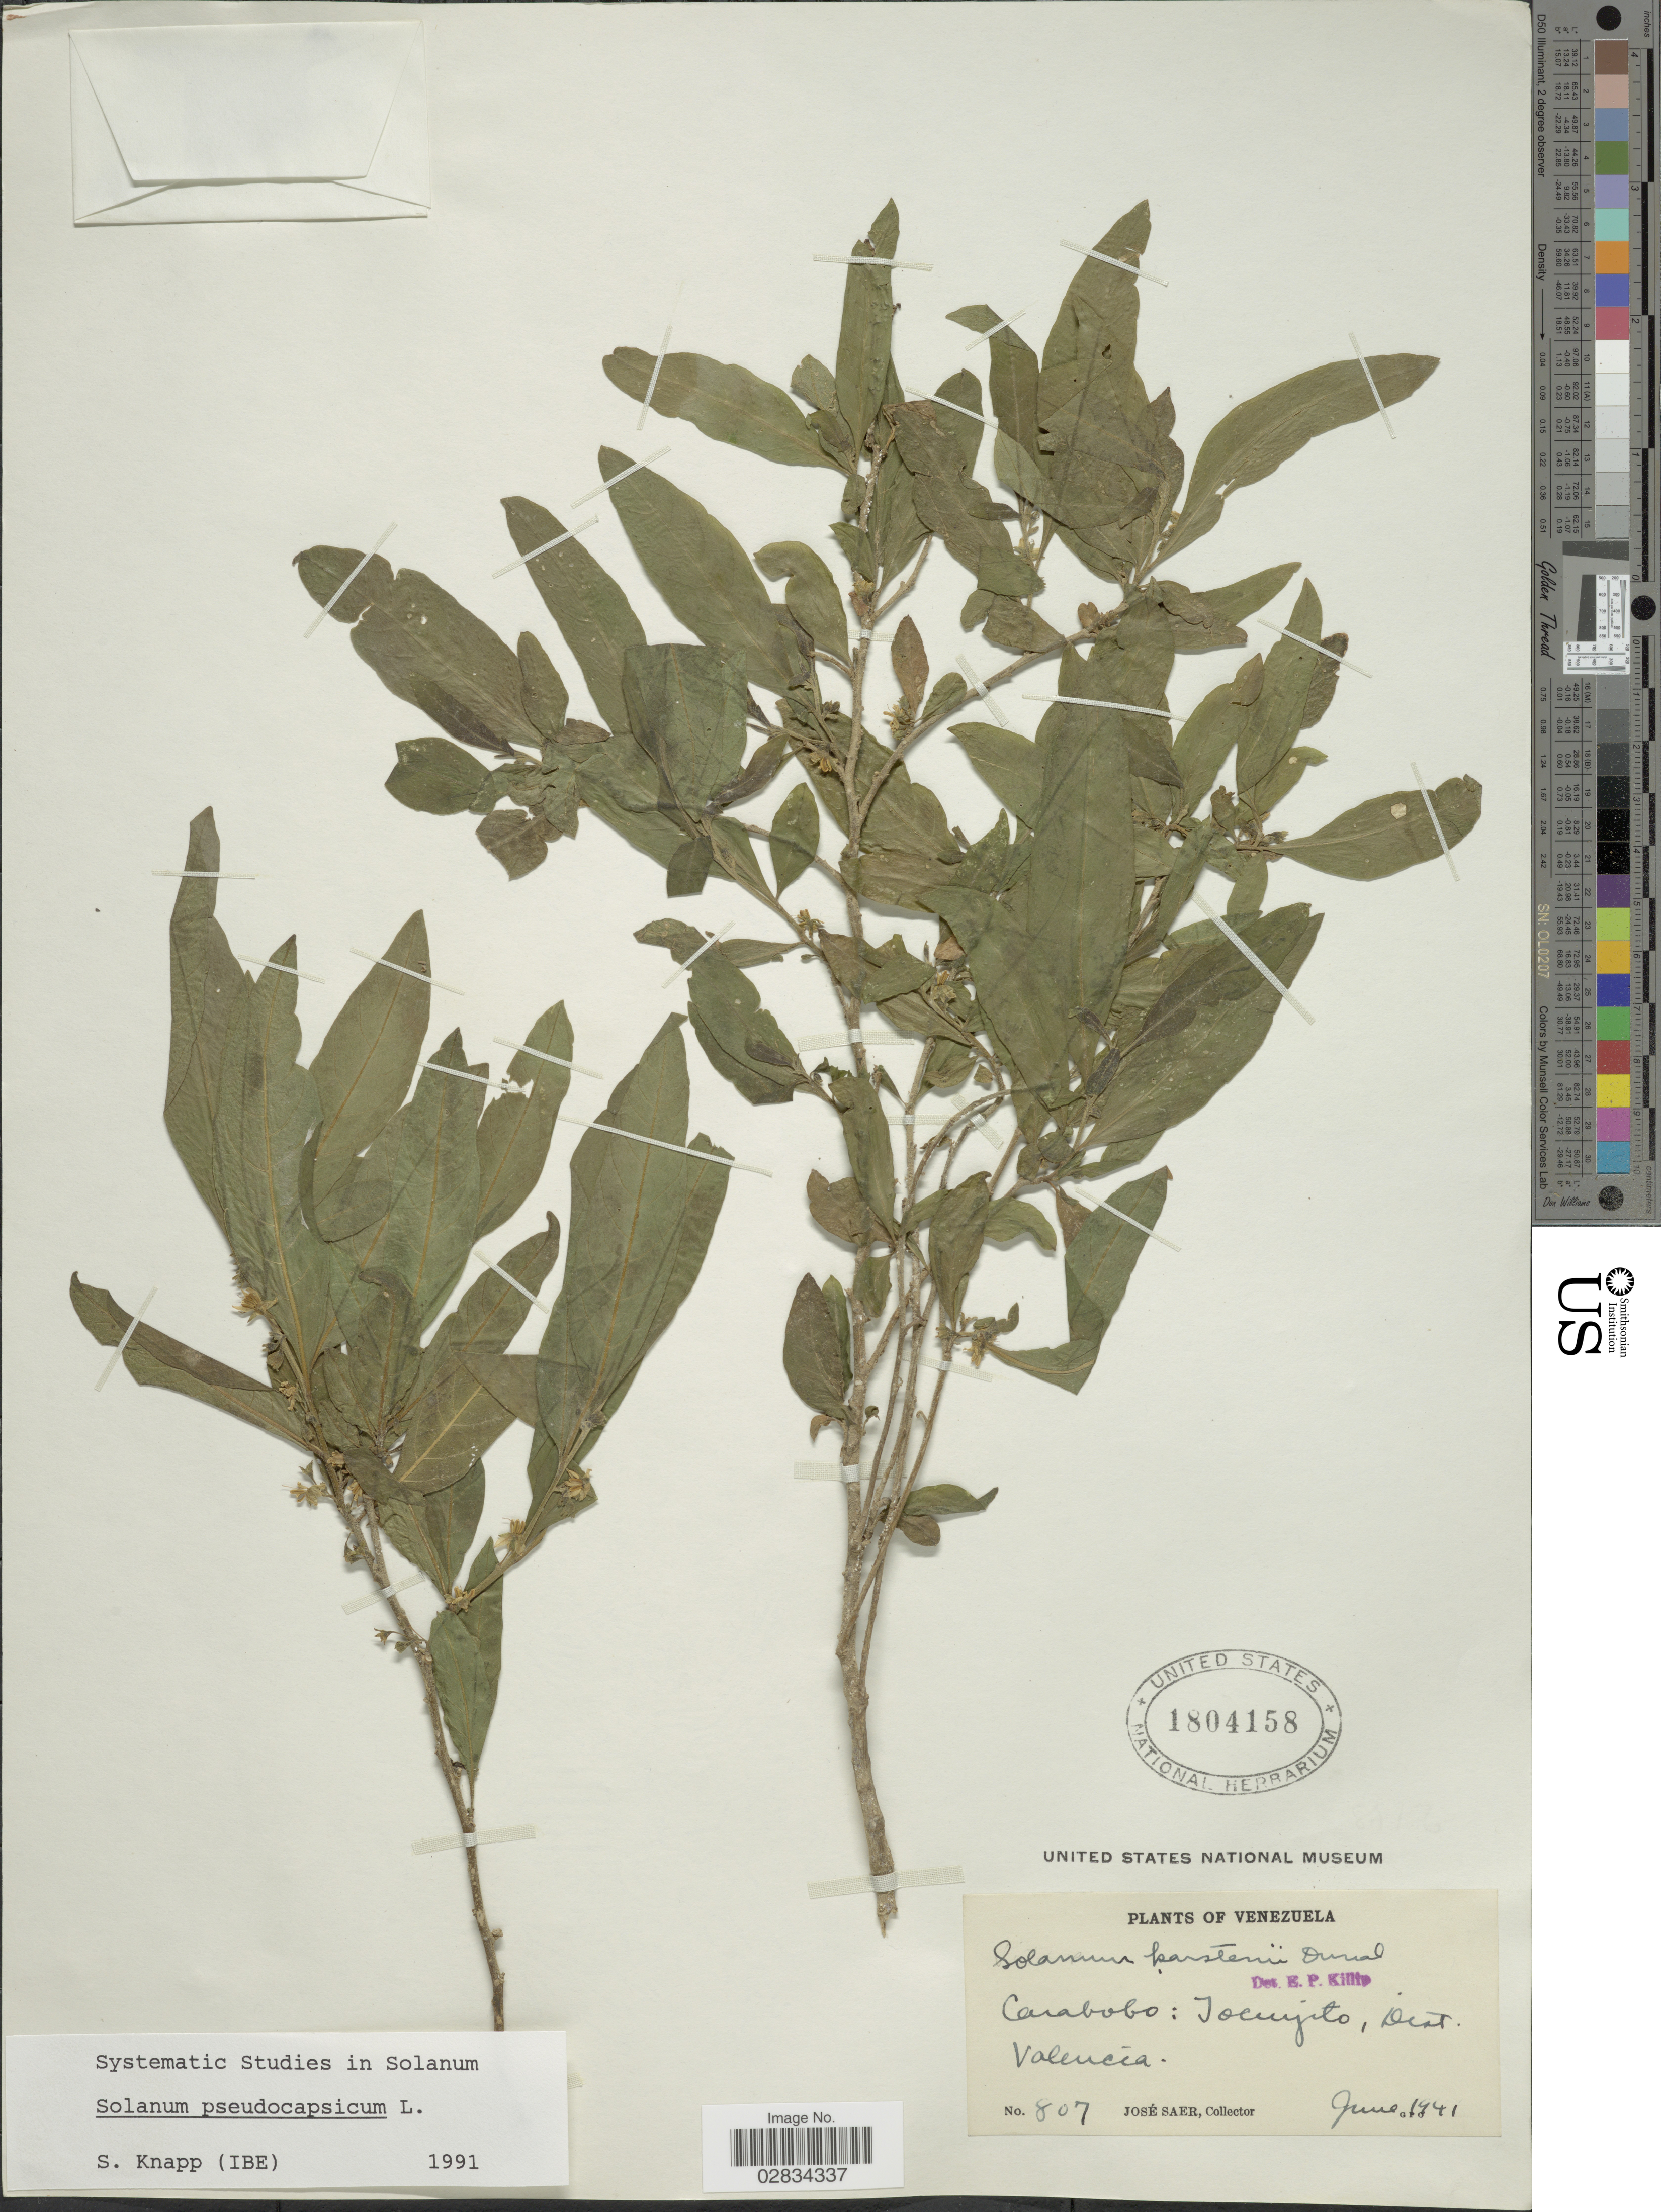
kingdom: Plantae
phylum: Tracheophyta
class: Magnoliopsida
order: Solanales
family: Solanaceae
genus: Solanum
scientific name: Solanum pseudocapsicum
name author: L.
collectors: J. Saer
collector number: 807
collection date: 1941-06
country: Venezuela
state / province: Carabobo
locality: Carabobo: Tocujito, Dist. Valencia.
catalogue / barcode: US 1804158